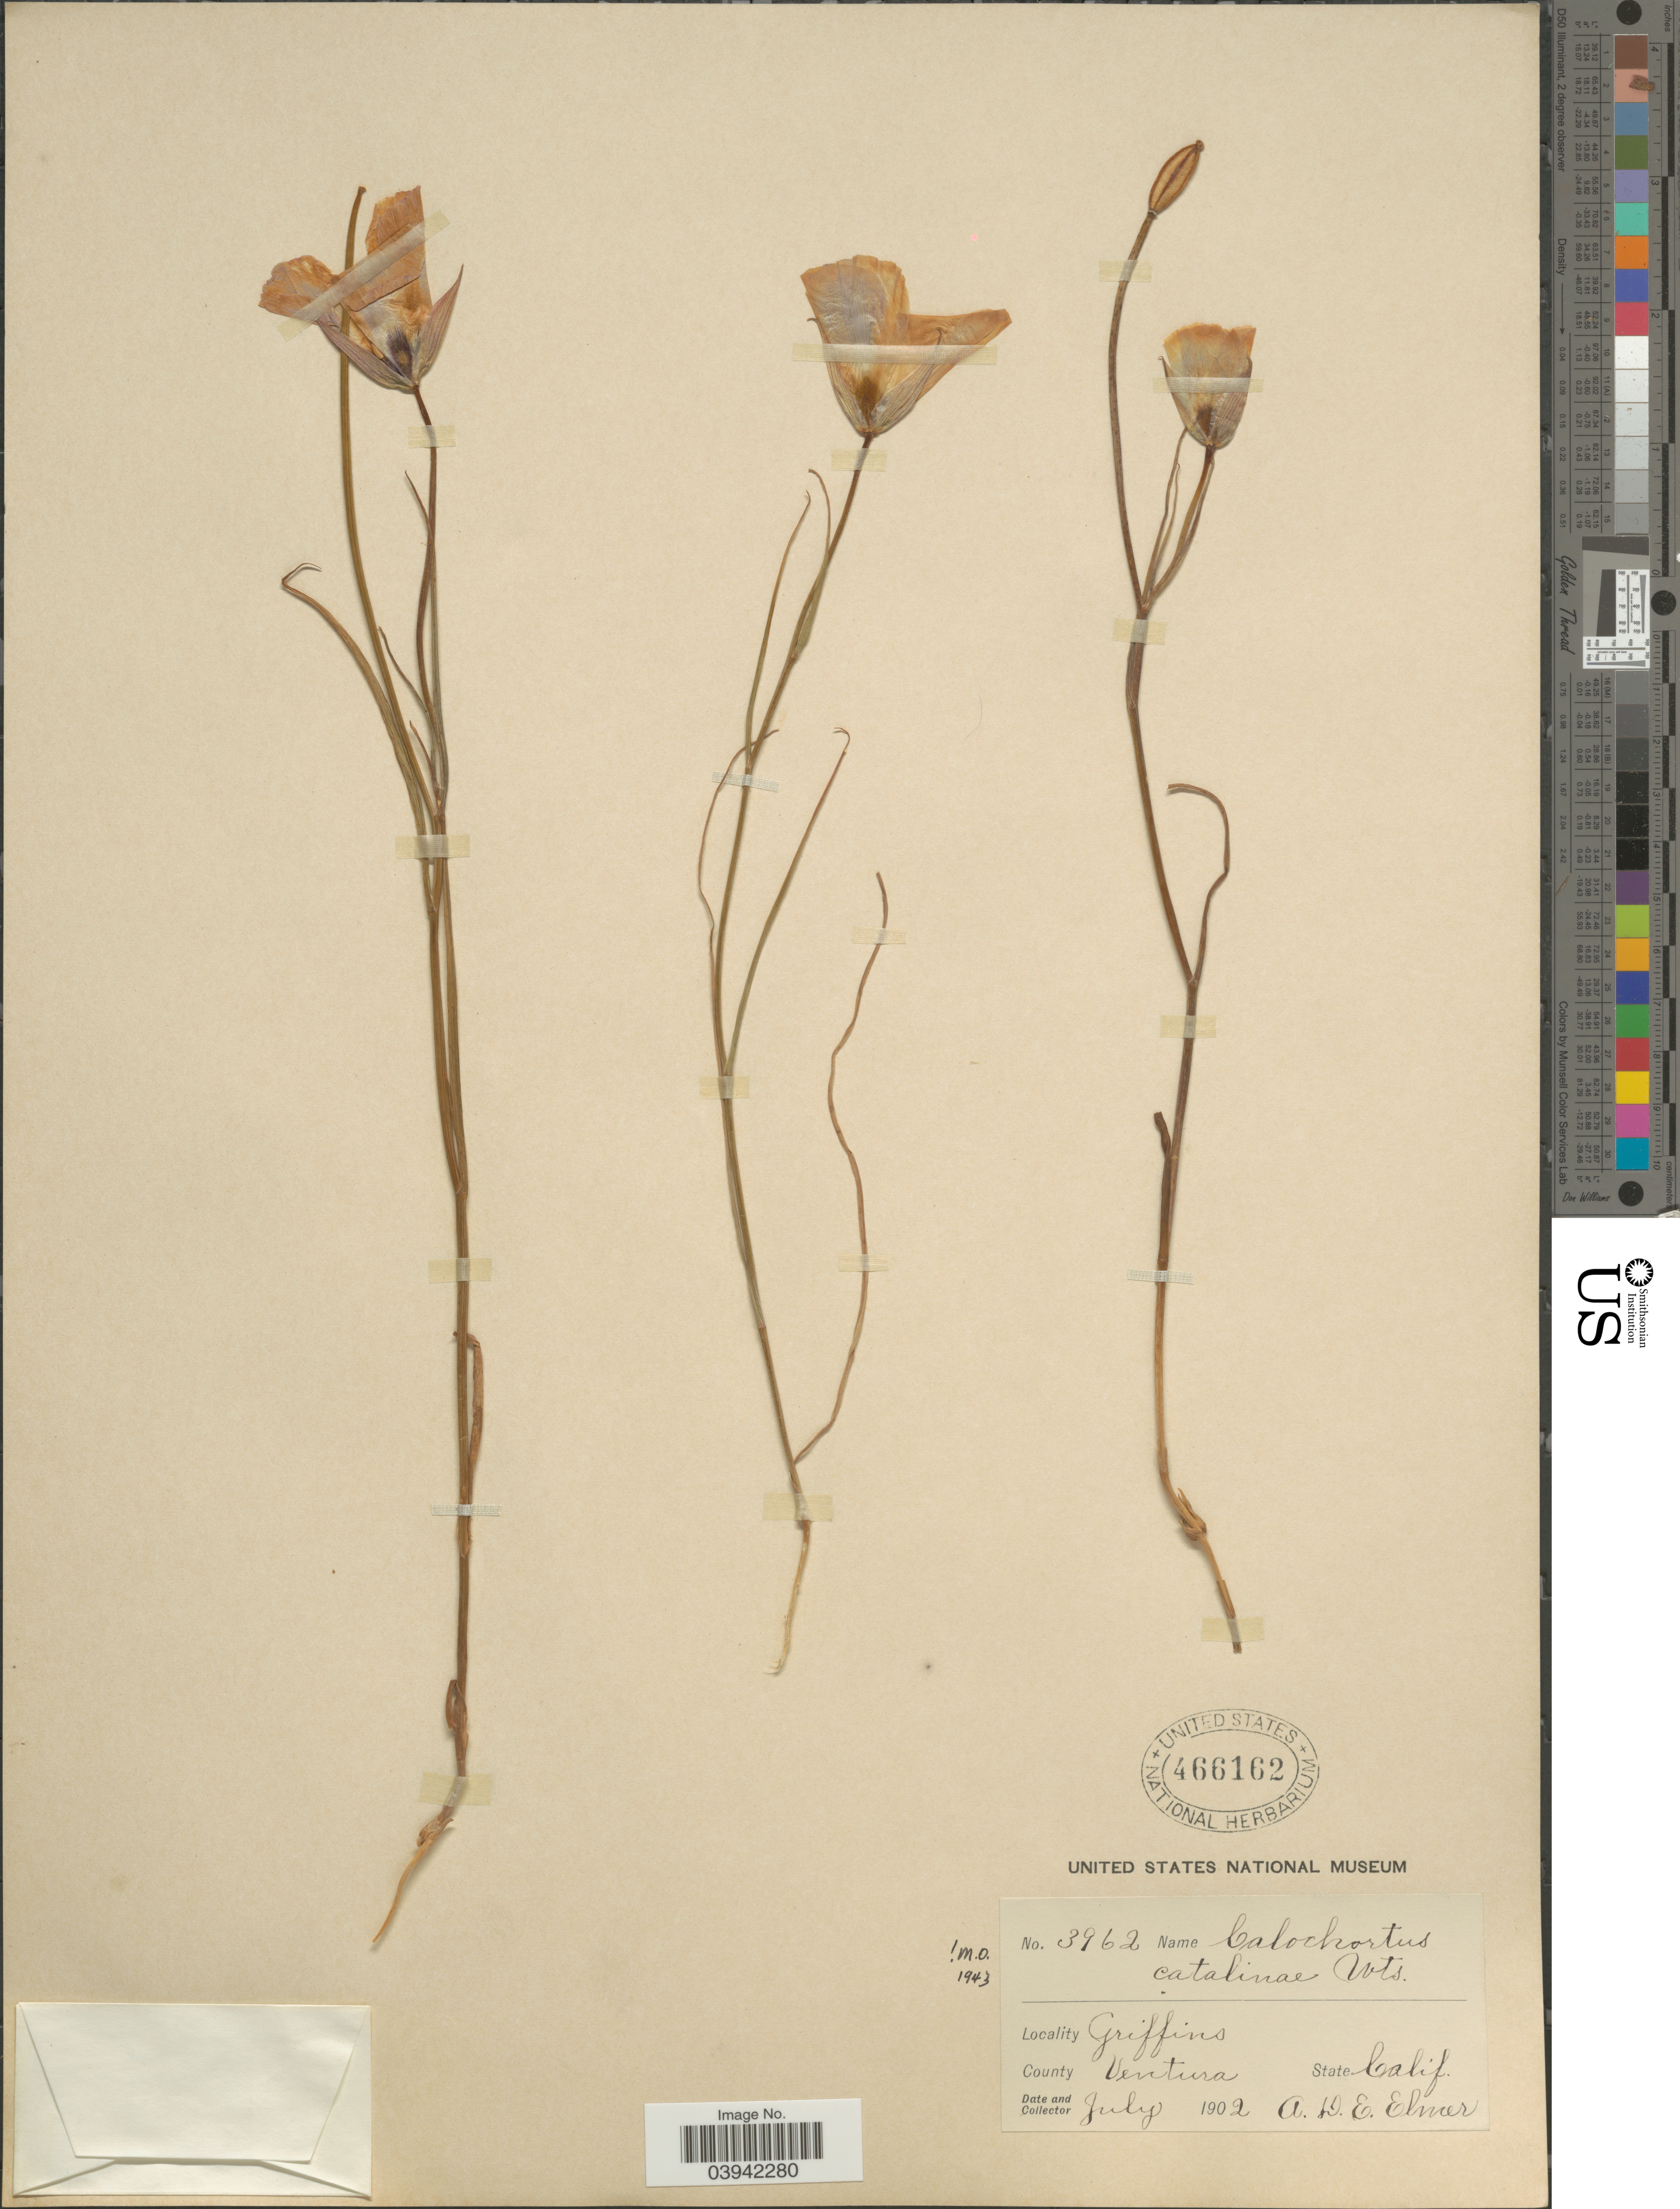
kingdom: Plantae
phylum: Tracheophyta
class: Liliopsida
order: Liliales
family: Liliaceae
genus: Calochortus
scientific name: Calochortus catalinae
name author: S. Watson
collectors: A. D. E. Elmer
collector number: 3962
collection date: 1902-07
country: United States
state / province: California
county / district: Ventura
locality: Griffins. County Ventura.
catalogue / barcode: US 466162